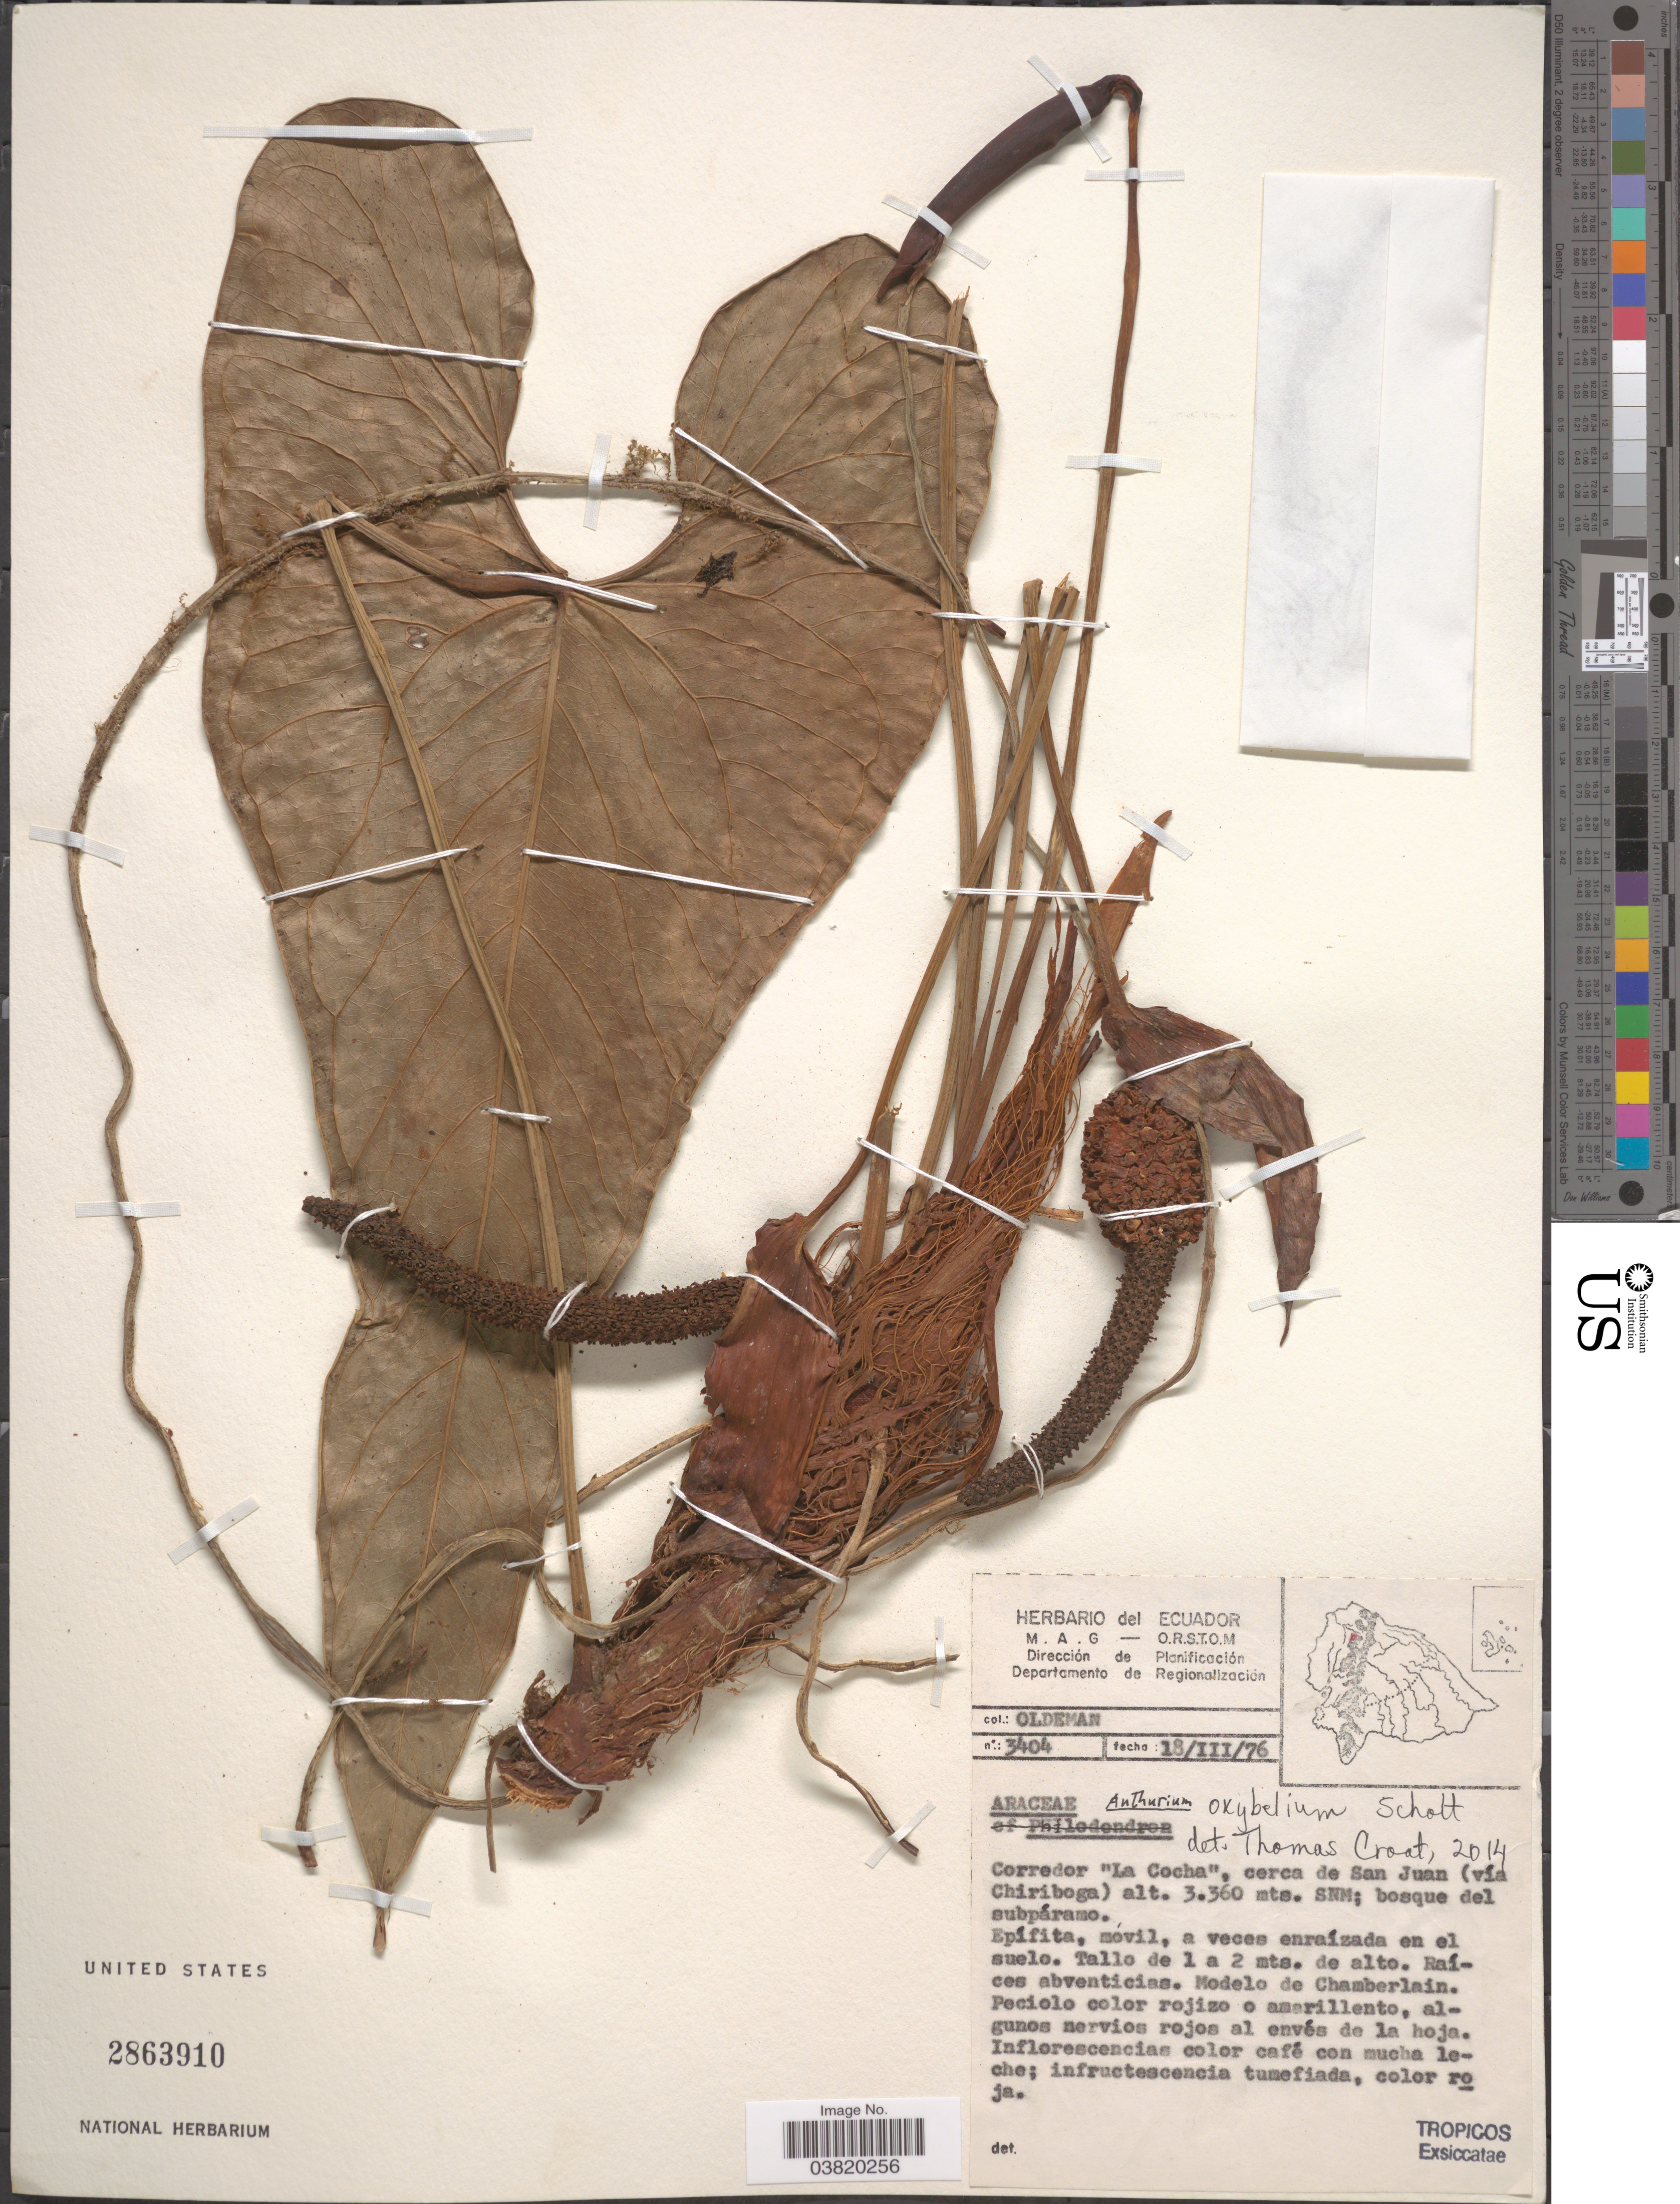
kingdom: Plantae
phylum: Tracheophyta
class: Liliopsida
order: Alismatales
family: Araceae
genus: Anthurium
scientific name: Anthurium oxybelium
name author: Schott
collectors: -- Oldeman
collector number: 3404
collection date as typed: Transcribed d/m/y: 18/3/76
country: Ecuador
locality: Corredor "La Cocha", cerca de San Juan (vía Chiriboga).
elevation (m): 3360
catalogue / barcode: US 2863910